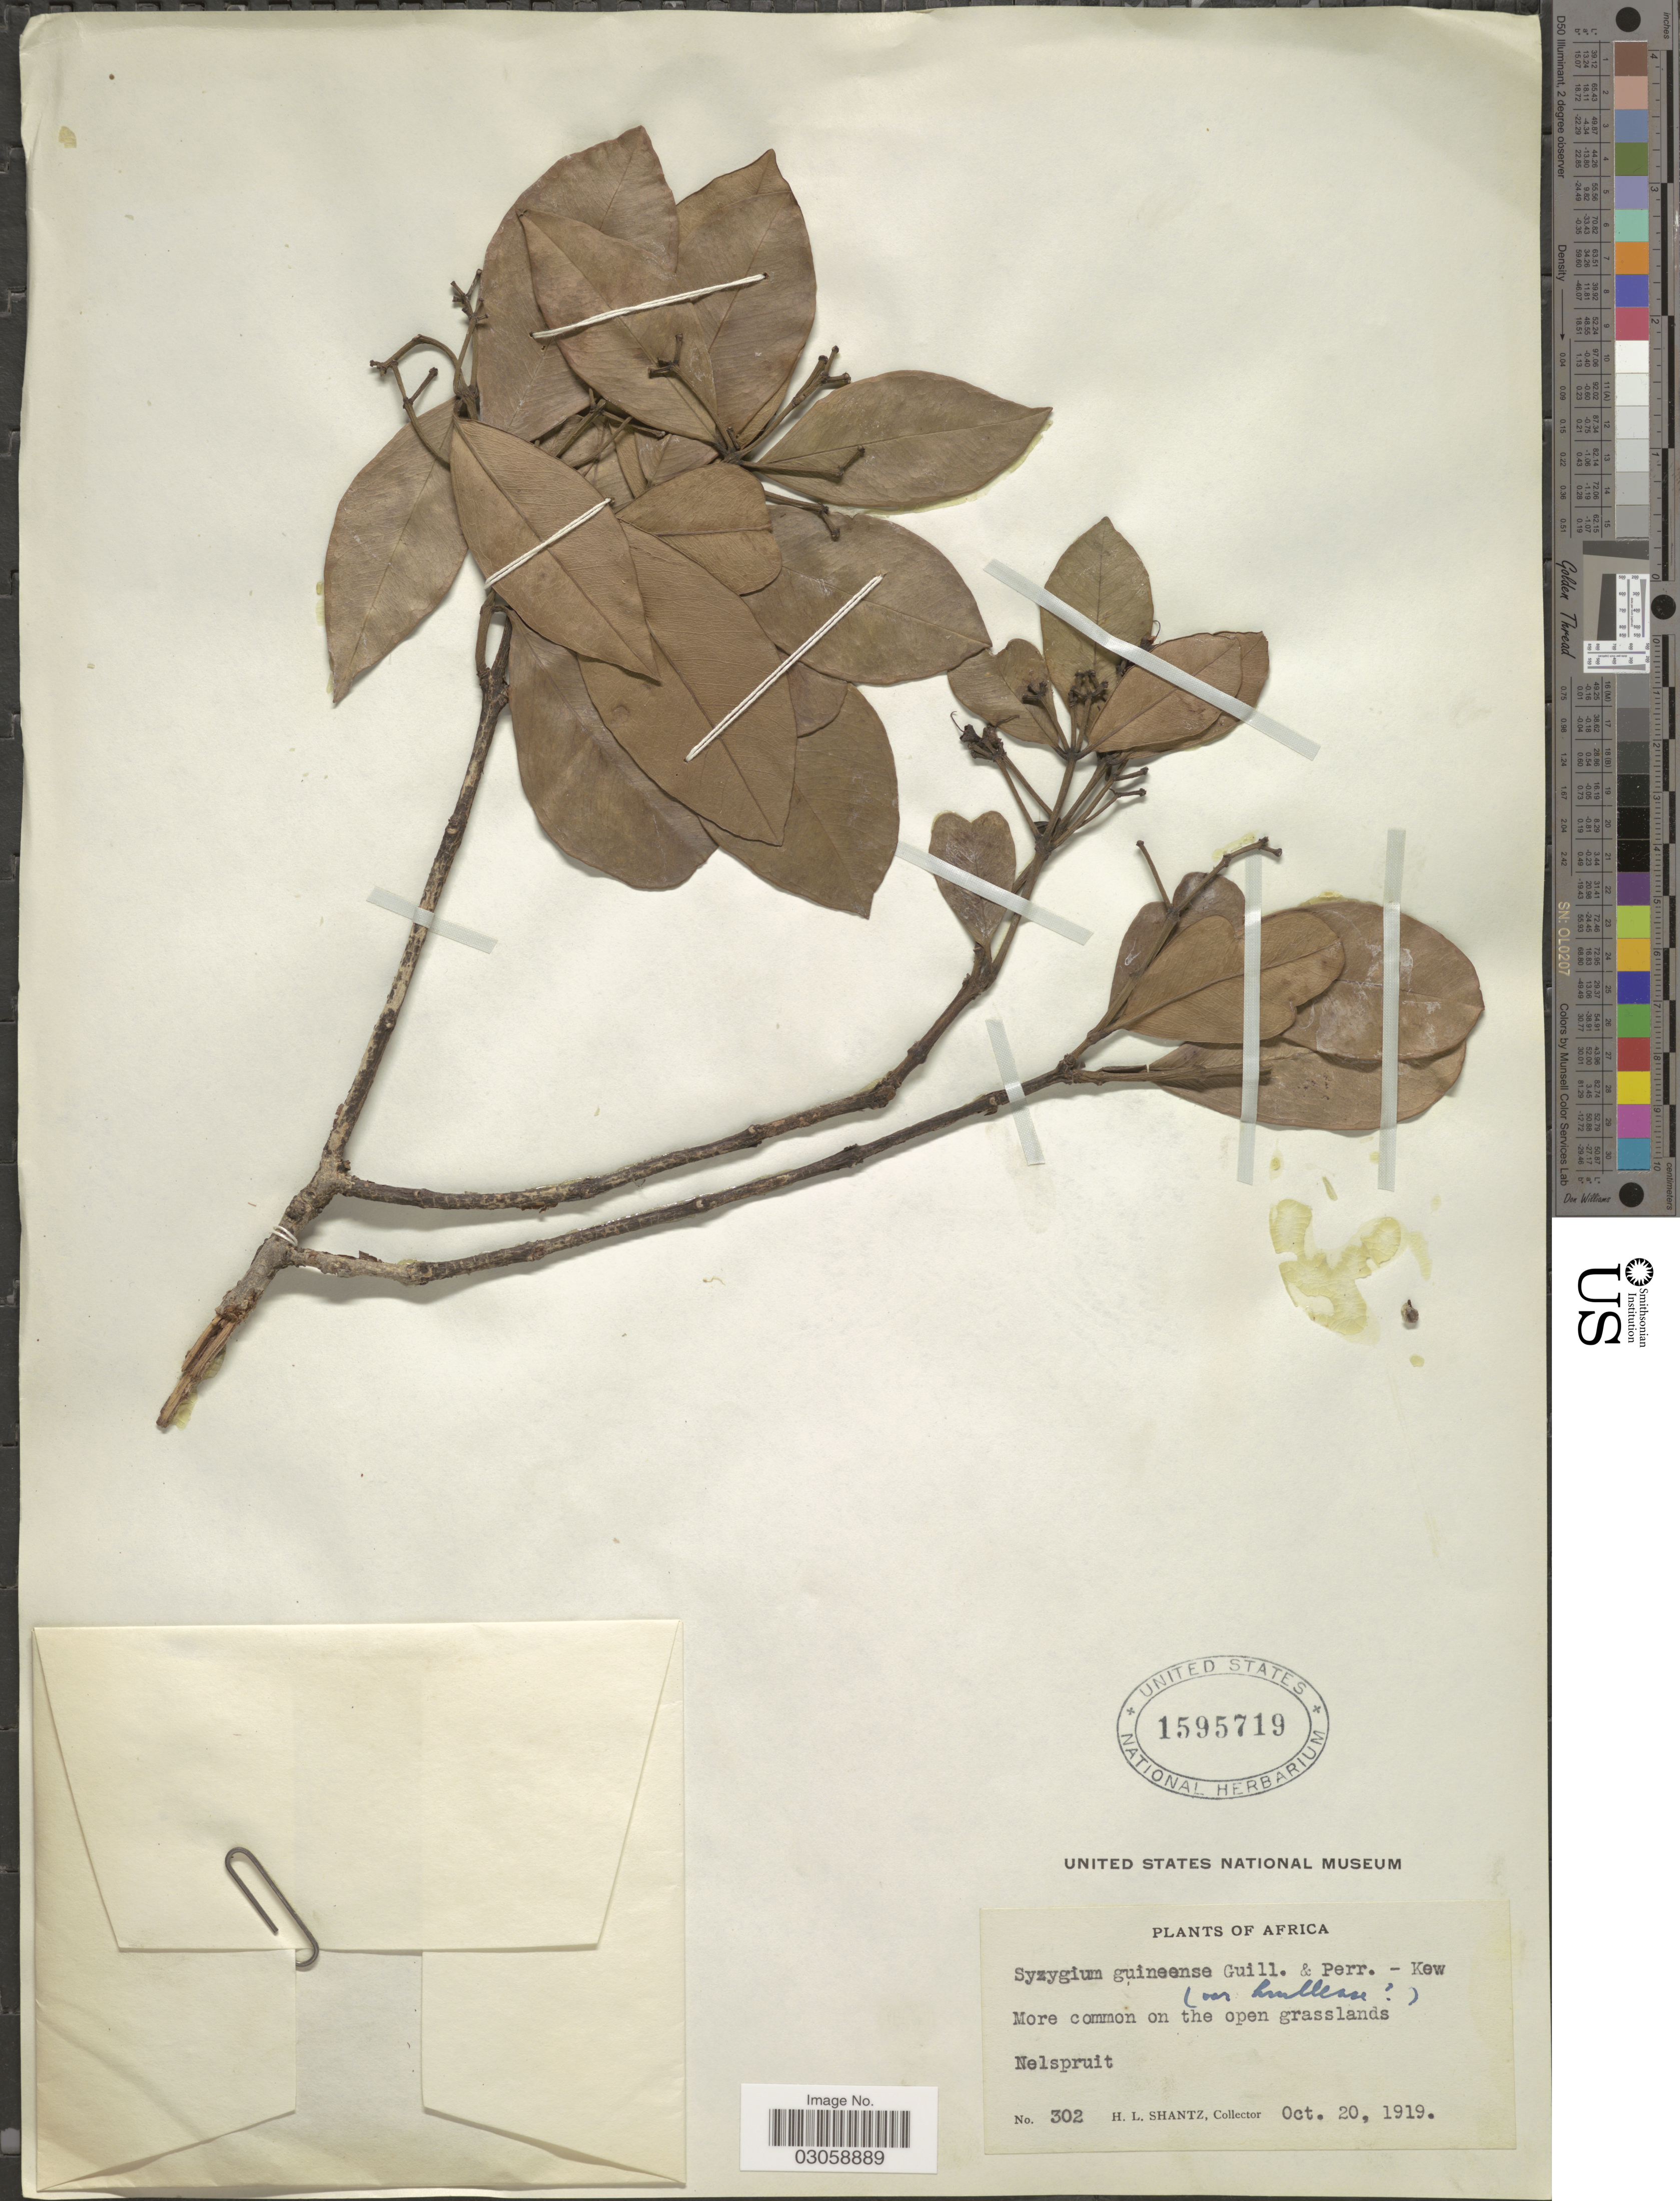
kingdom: Plantae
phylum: Tracheophyta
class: Magnoliopsida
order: Myrtales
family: Myrtaceae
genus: Syzygium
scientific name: Syzygium guineense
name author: (Willd.) DC.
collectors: H. Shantz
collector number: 302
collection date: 1919-10-20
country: South Africa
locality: Africa, Nelspruit.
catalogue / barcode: US 1595719